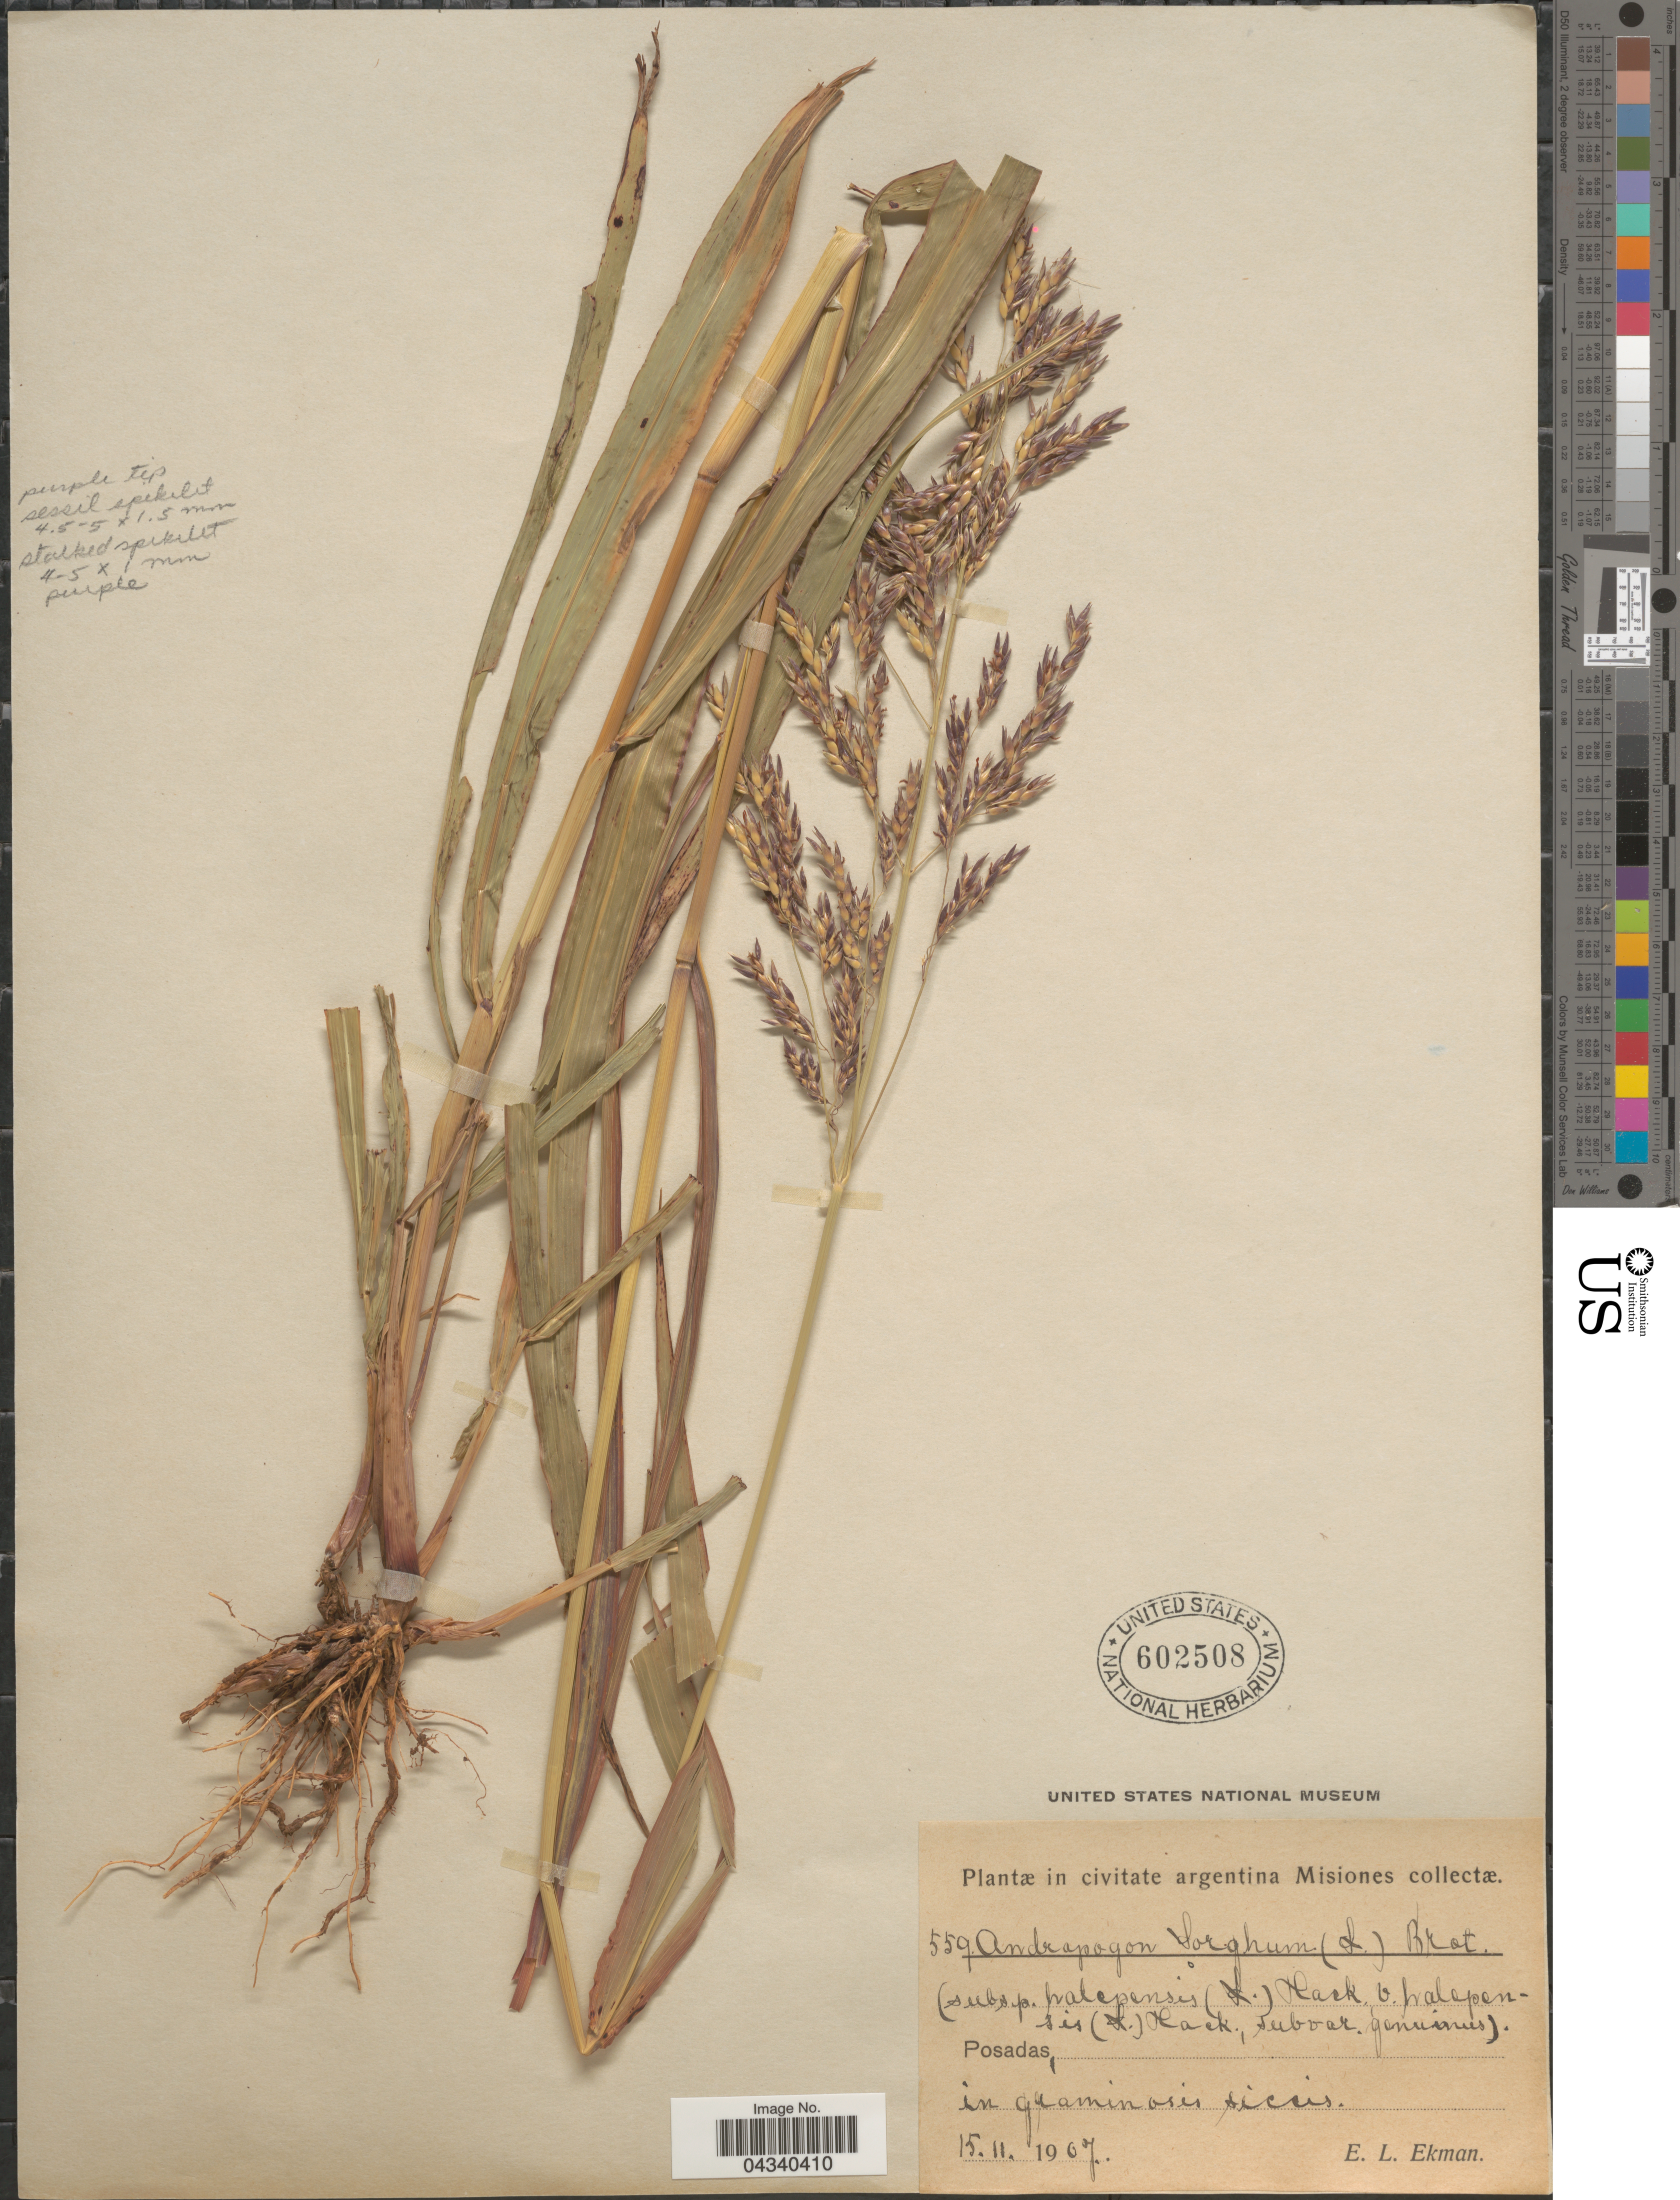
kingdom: Plantae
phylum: Tracheophyta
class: Liliopsida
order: Poales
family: Poaceae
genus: Sorghum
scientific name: Sorghum halepense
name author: (L.) Pers.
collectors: E. L. Ekman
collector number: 559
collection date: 1907-11-15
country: Argentina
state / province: Misiones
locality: Posadas, in graminosis siccis.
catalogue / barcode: US 602508